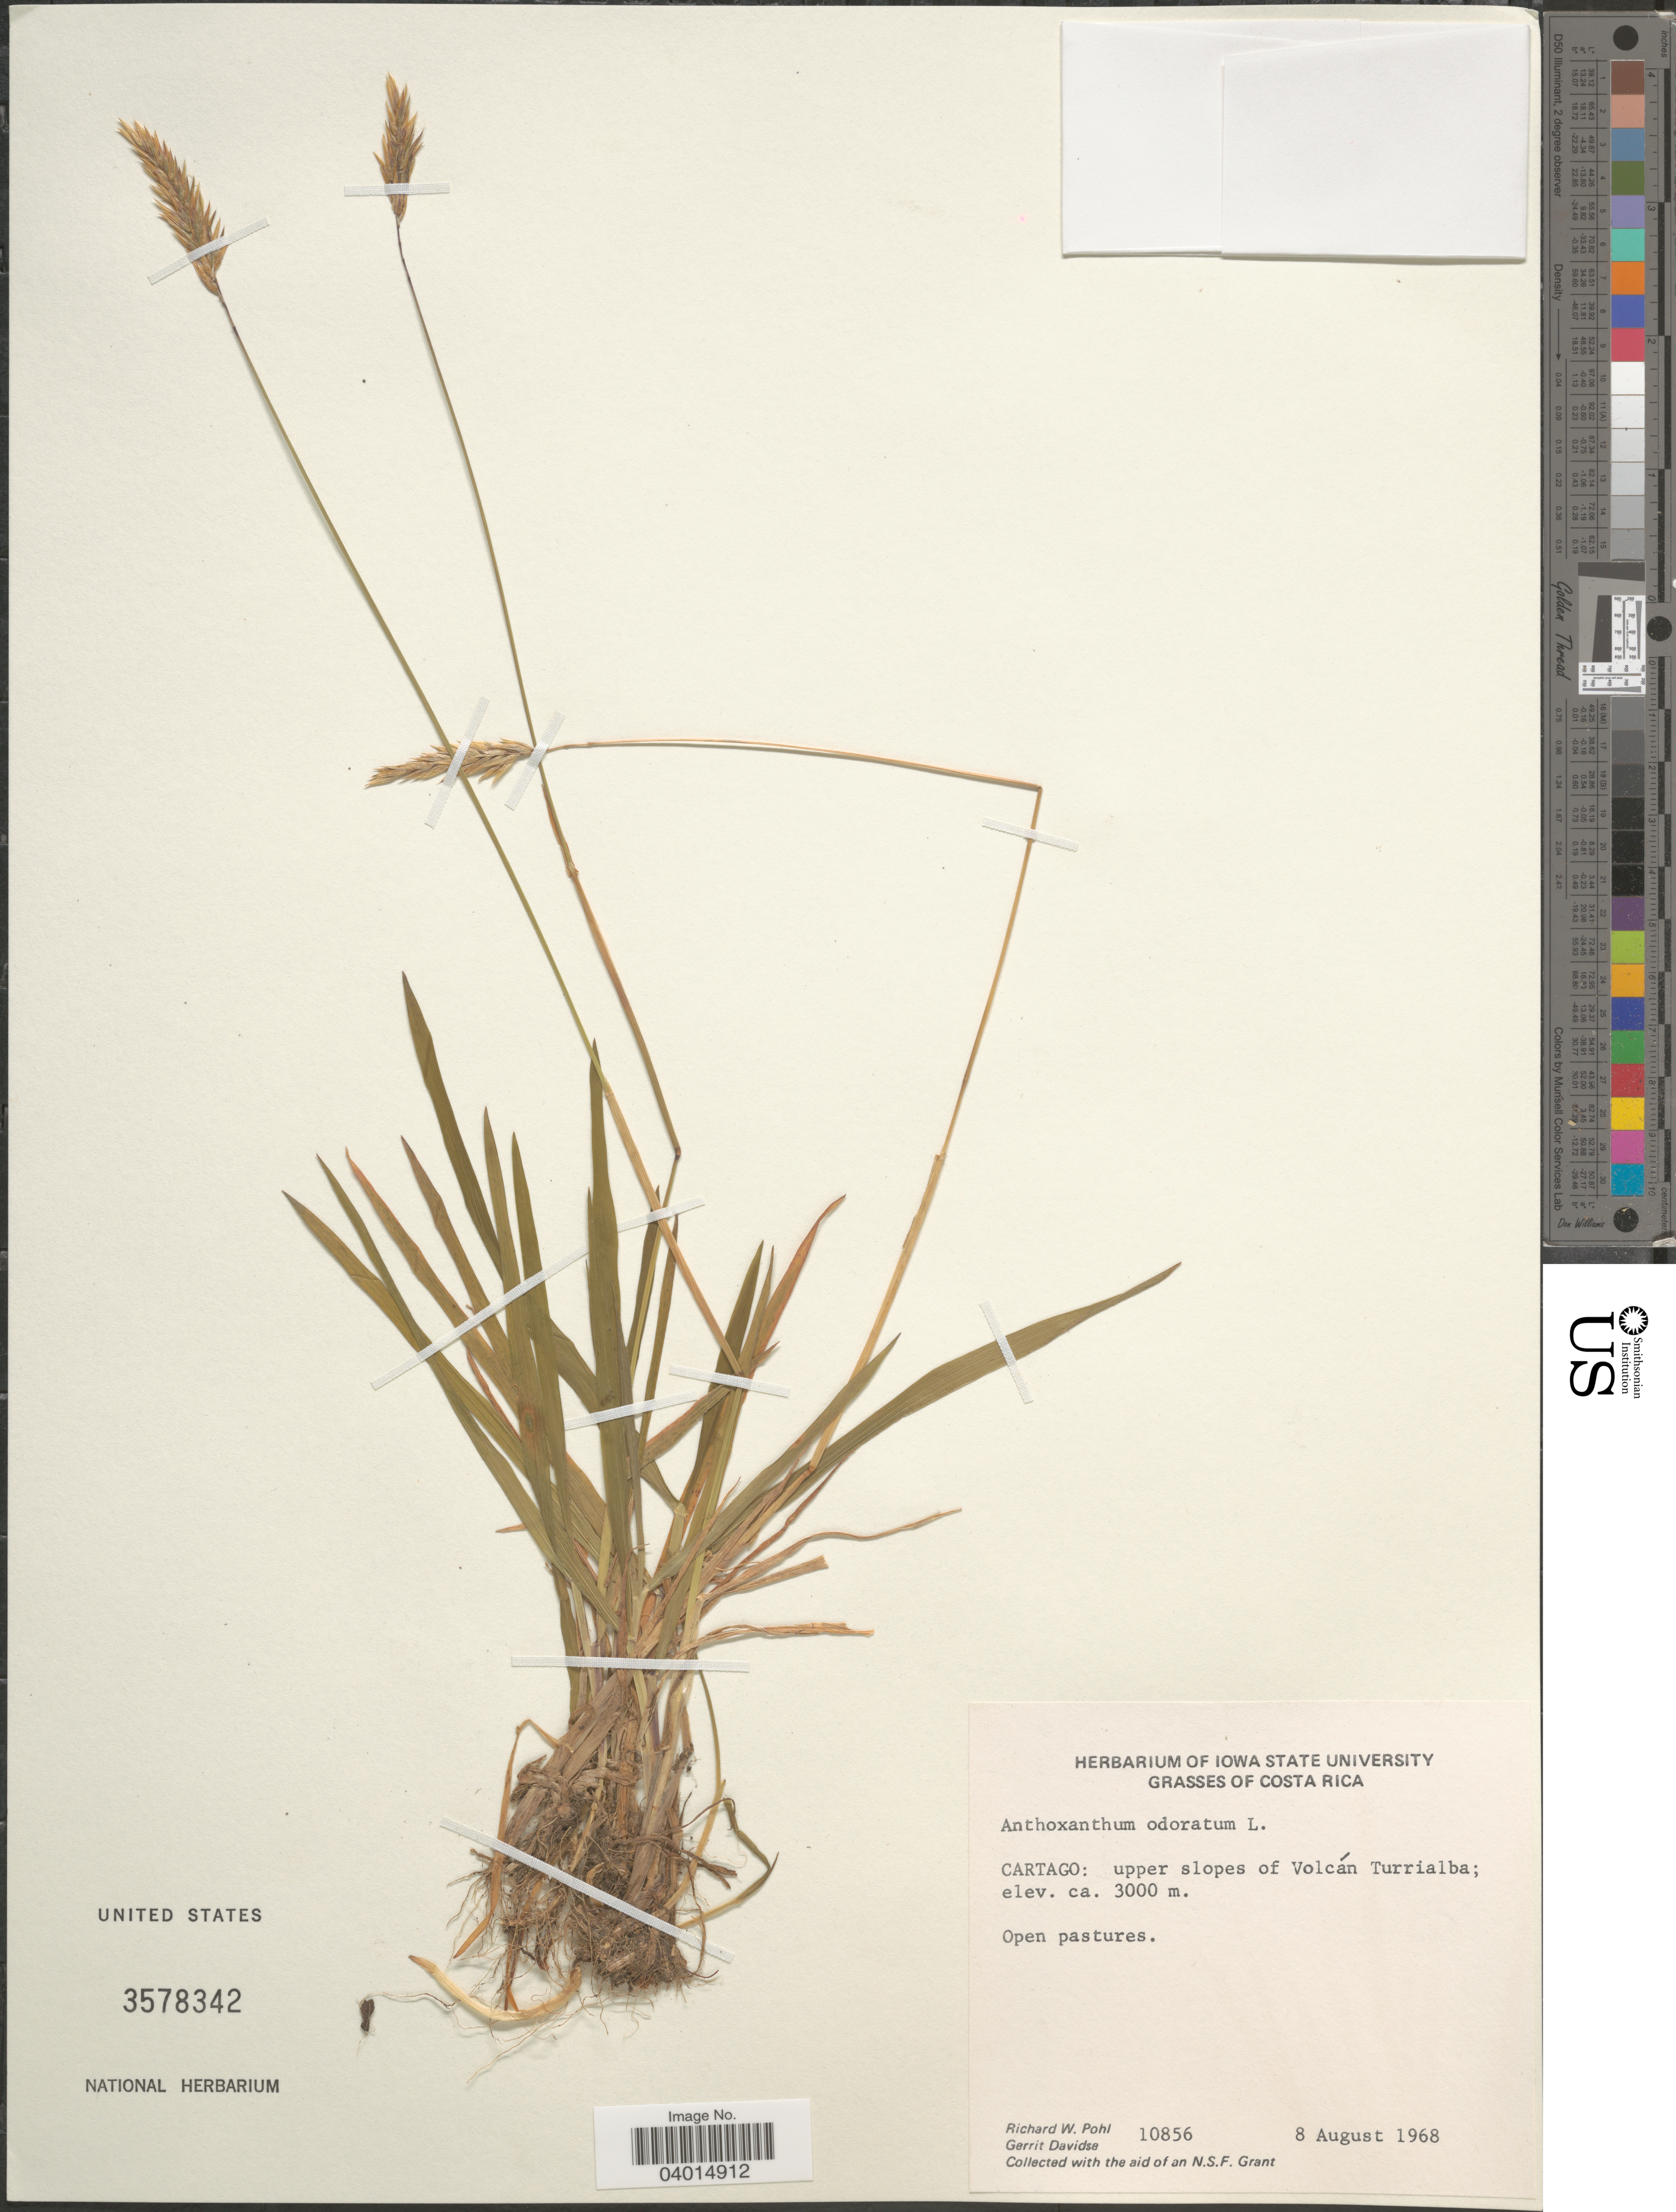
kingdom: Plantae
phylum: Tracheophyta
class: Liliopsida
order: Poales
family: Poaceae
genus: Anthoxanthum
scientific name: Anthoxanthum odoratum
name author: L.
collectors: R. W. Pohl & G. Davidse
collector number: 10856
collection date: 1968-08-08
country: Costa Rica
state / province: Cartago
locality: Upper slopes of Volcán Turrialba.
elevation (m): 3000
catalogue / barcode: US 3578342